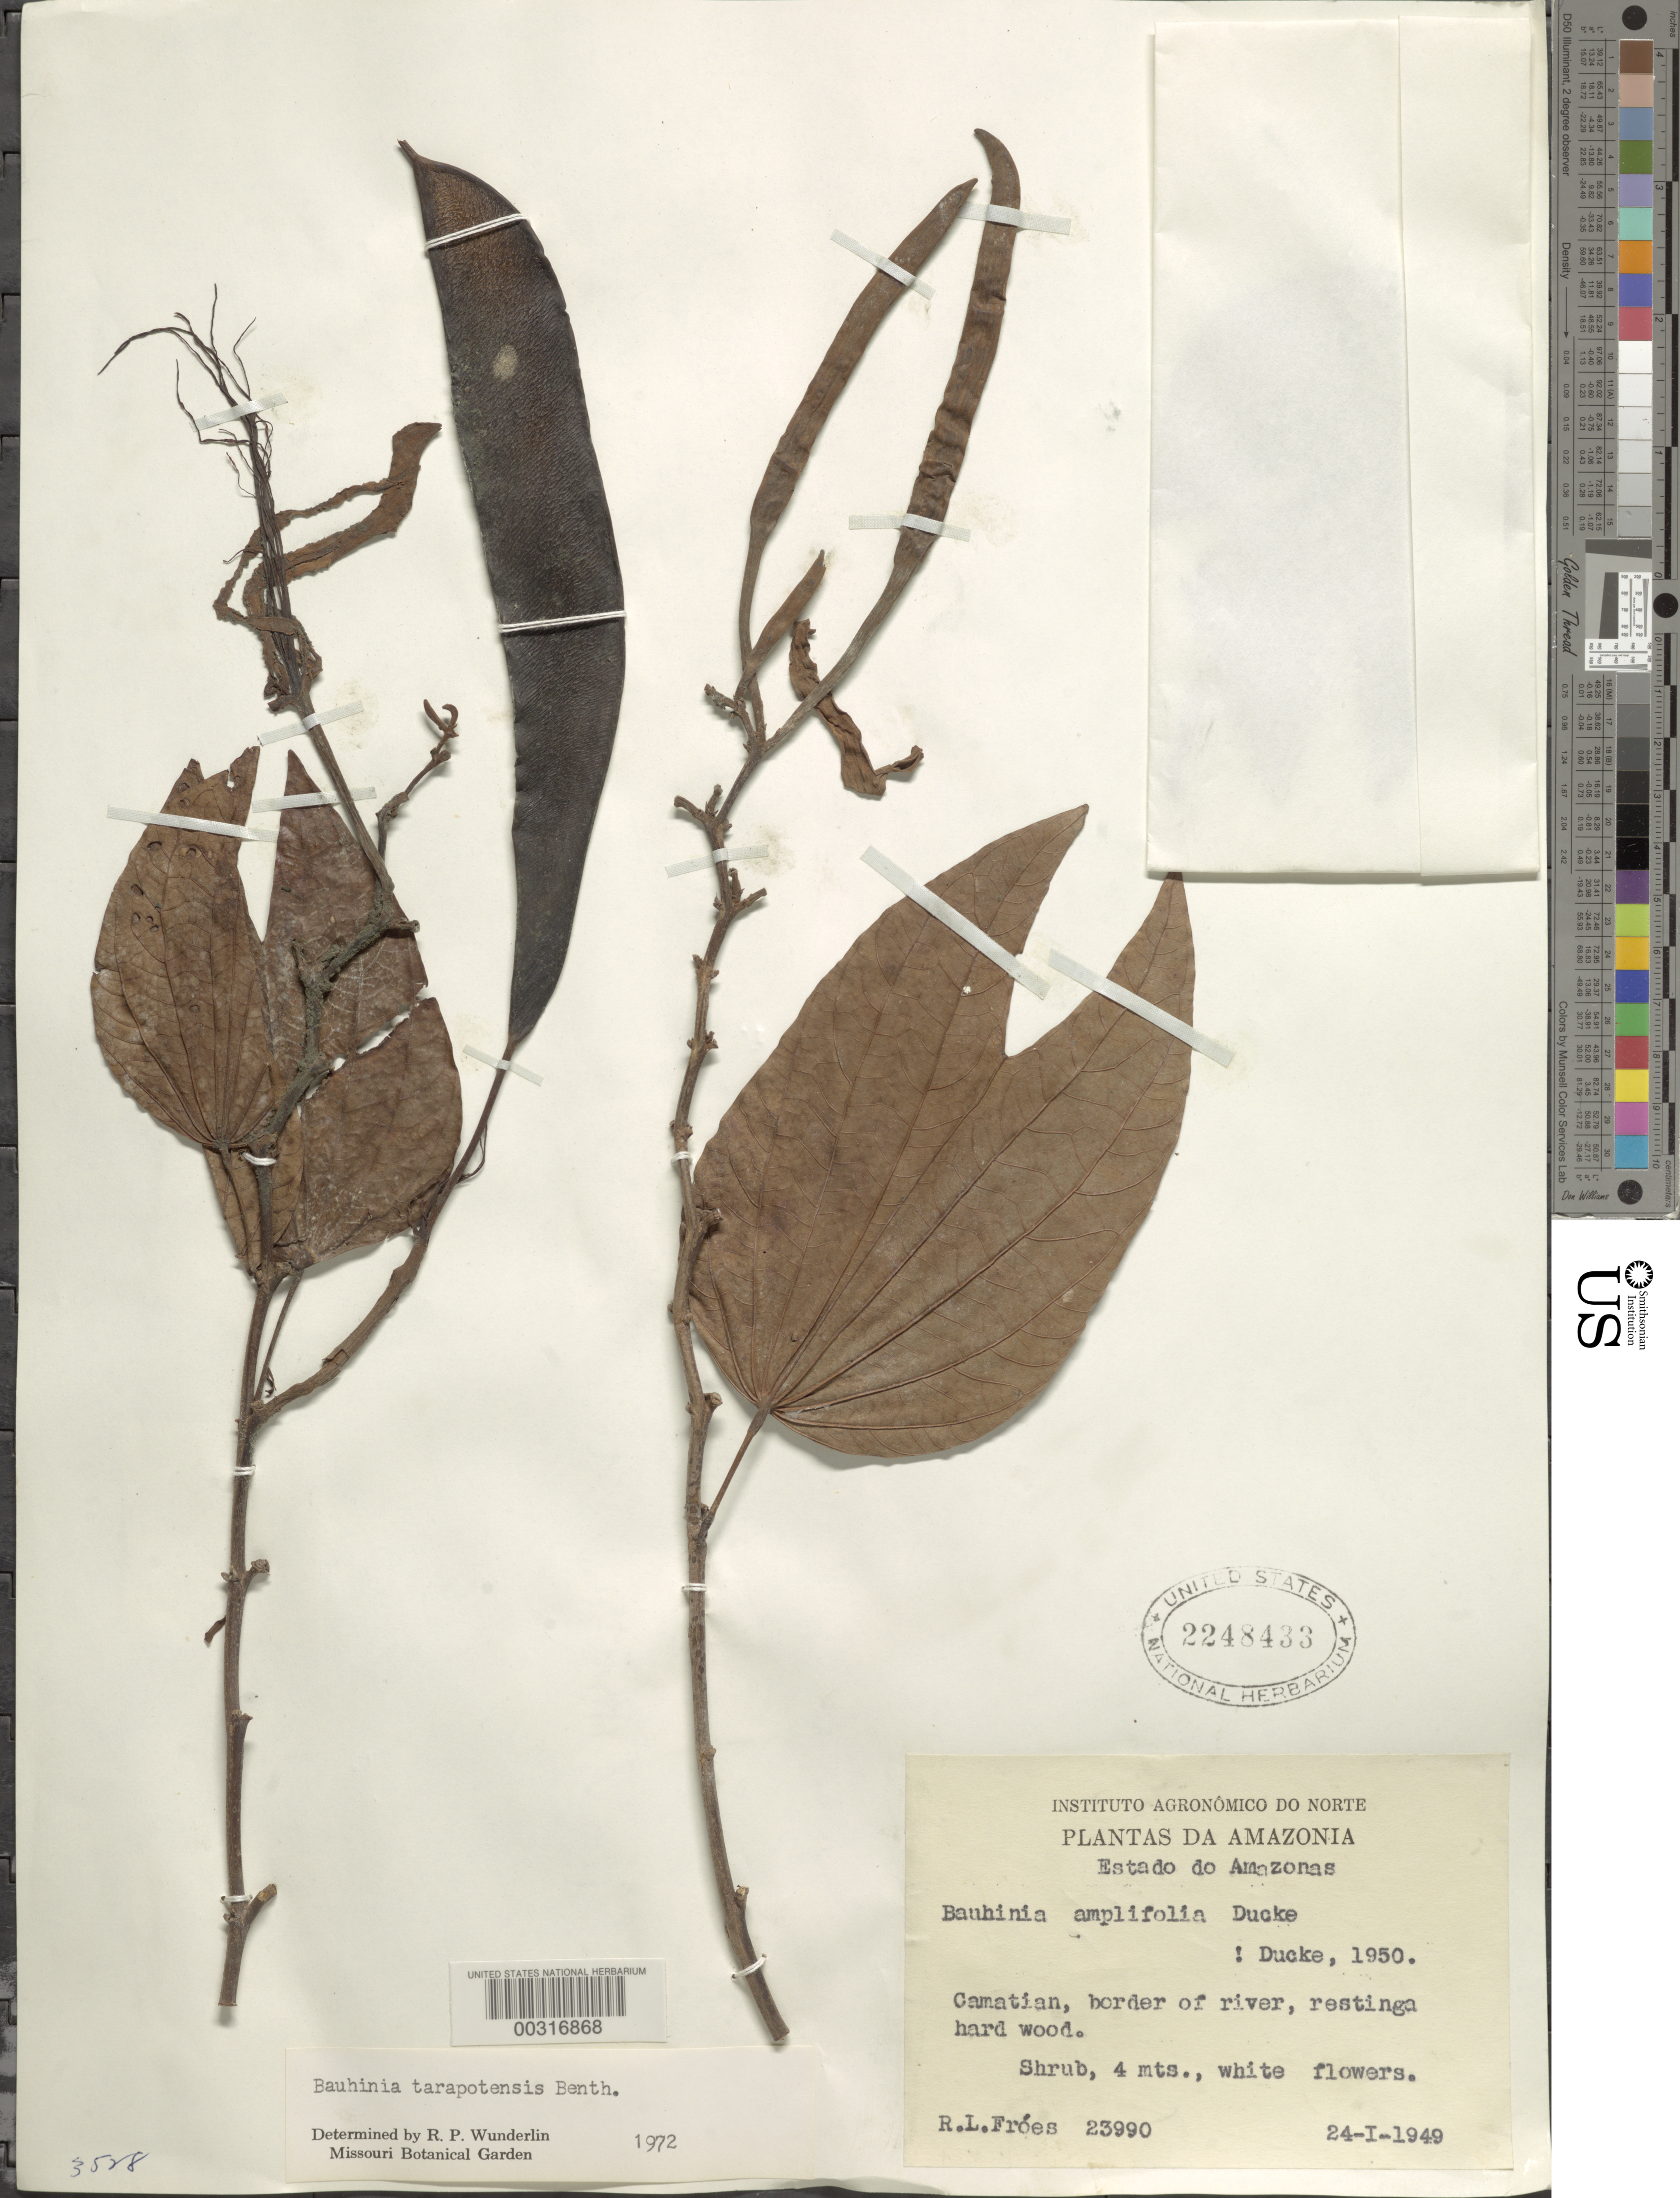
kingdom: Plantae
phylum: Tracheophyta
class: Magnoliopsida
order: Fabales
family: Fabaceae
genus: Bauhinia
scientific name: Bauhinia tarapotensis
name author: Benth.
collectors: R. L. Fróes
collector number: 23990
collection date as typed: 24 Jan 1949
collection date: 1949-01-24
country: Colombia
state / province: Amazônas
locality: Camatian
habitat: Border of river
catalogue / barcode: US 2248433